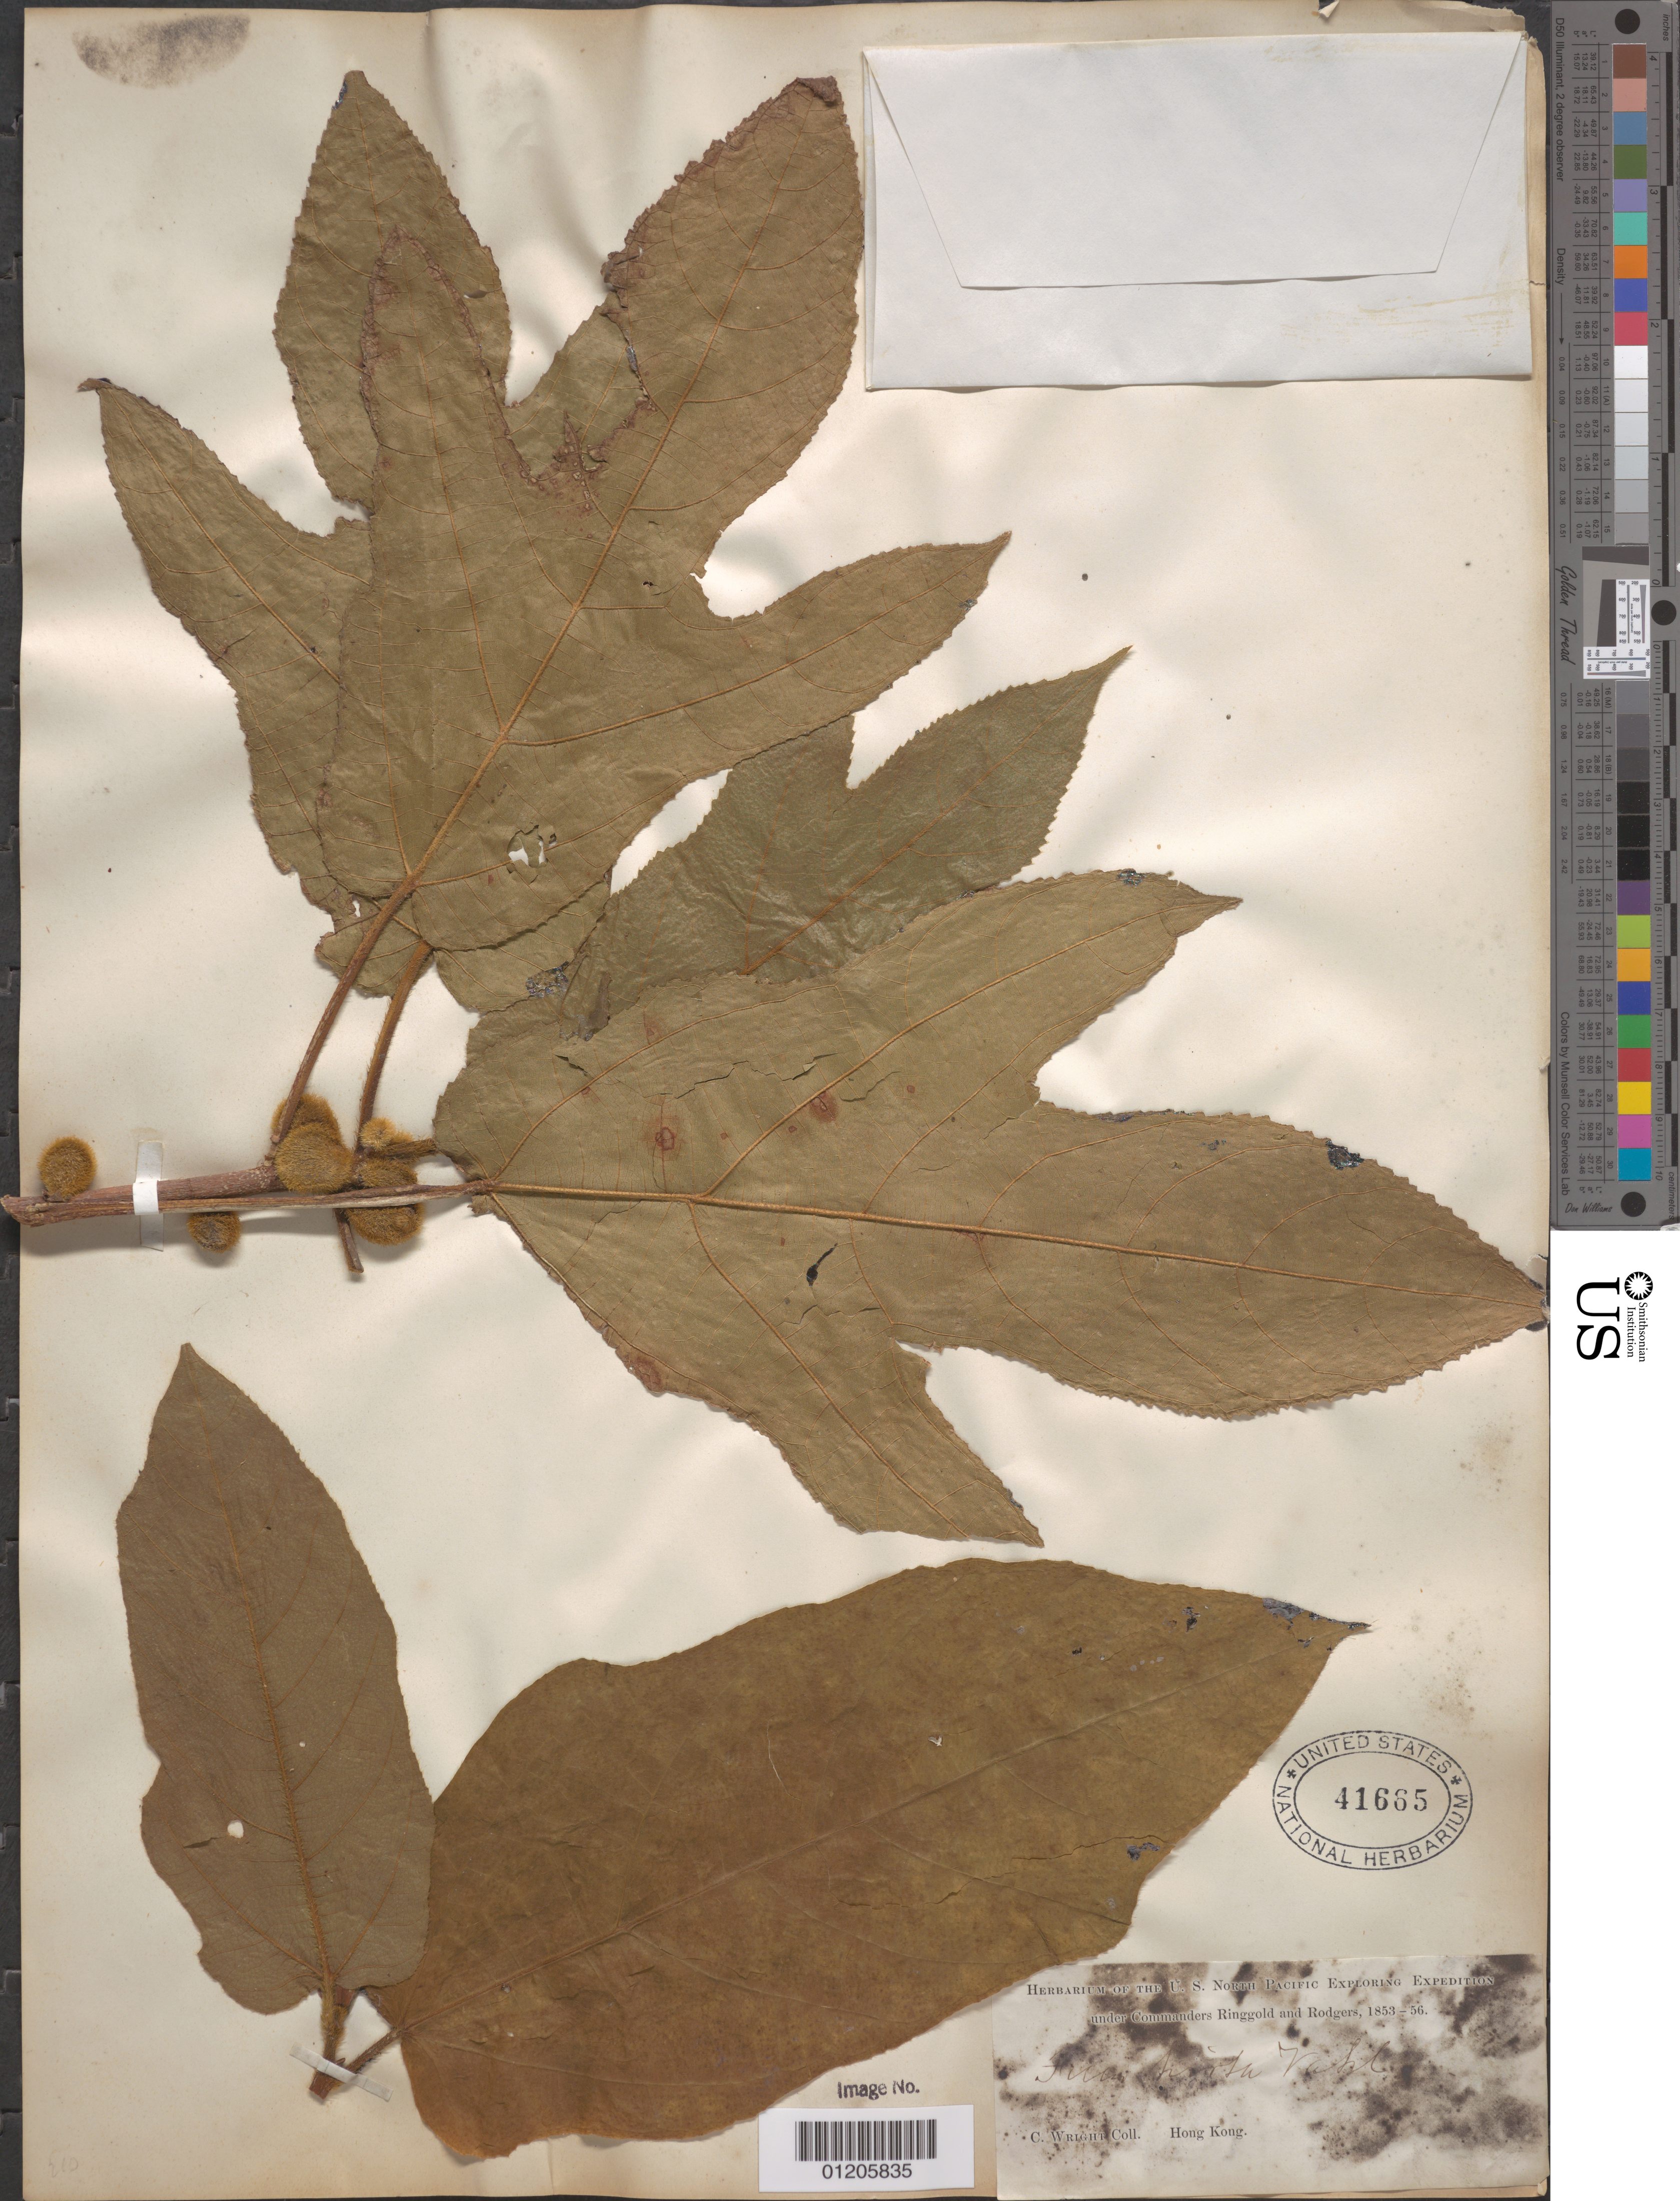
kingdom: Plantae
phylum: Tracheophyta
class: Magnoliopsida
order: Rosales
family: Moraceae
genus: Ficus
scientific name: Ficus hirta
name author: Vahl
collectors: C. Wright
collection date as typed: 1853 to -- -- 1856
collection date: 1853/1856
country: China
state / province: Hong Kong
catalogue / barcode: US 41665